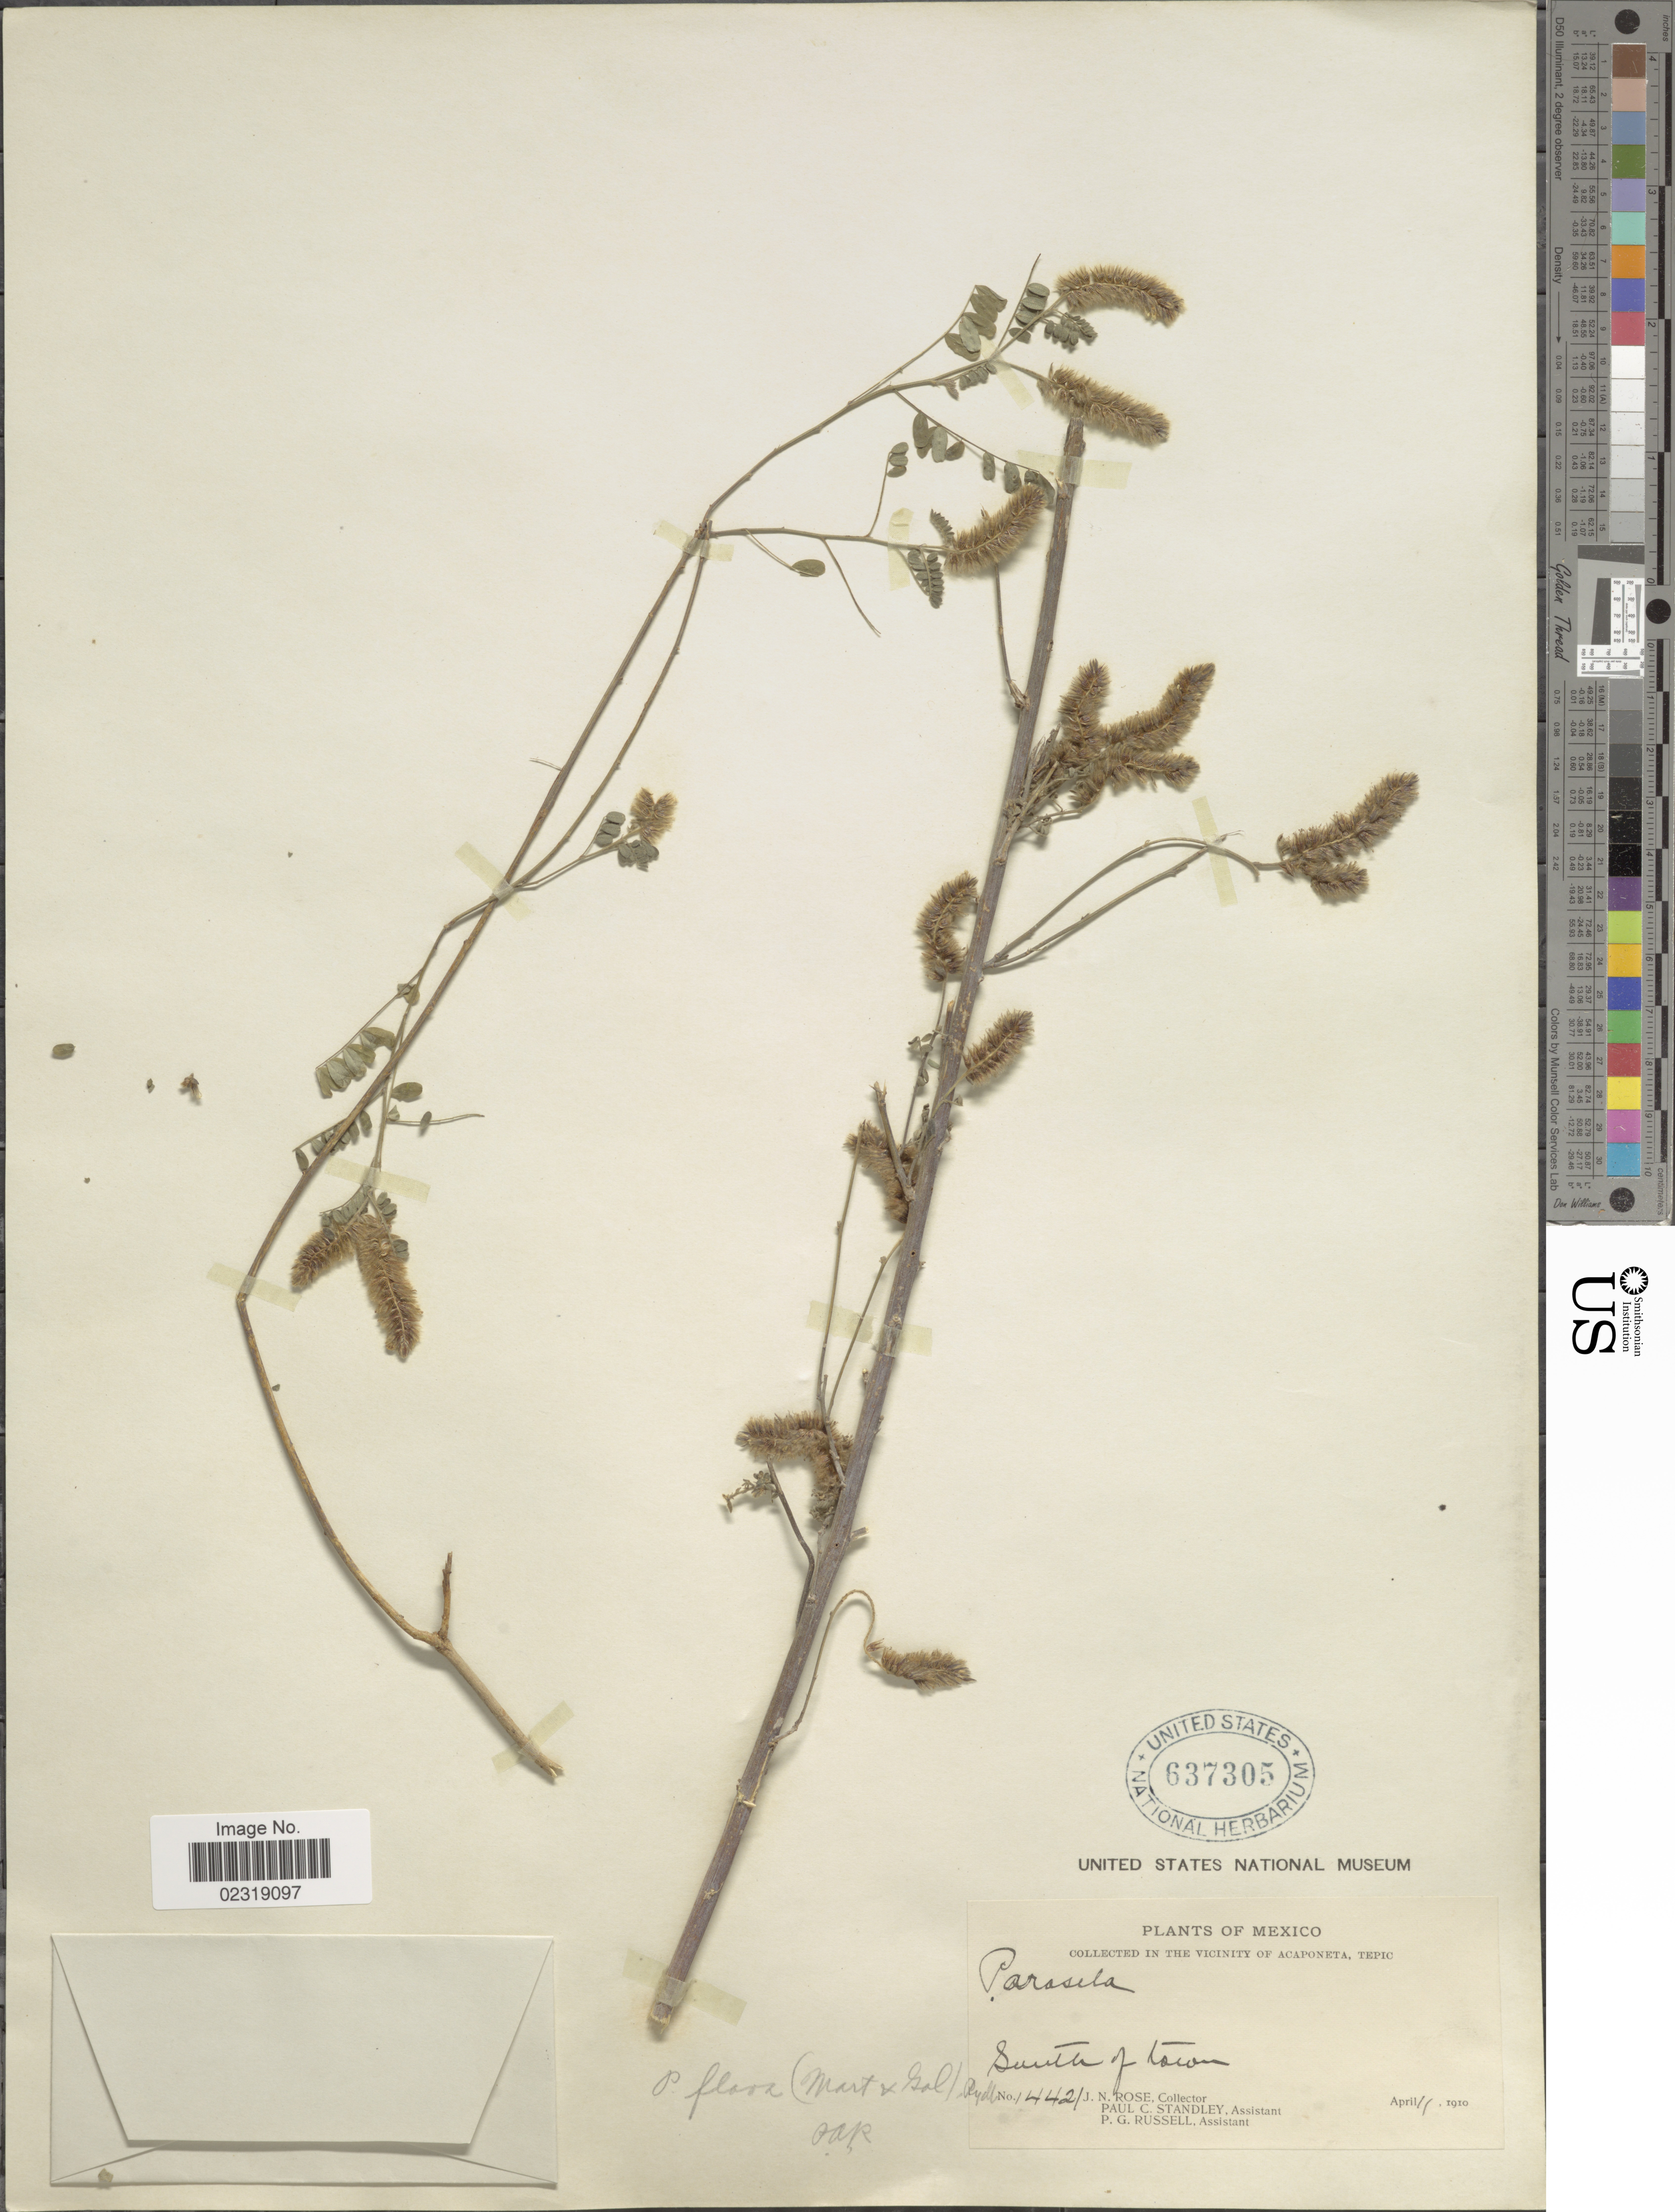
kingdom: Plantae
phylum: Tracheophyta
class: Magnoliopsida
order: Fabales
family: Fabaceae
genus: Dalea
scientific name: Dalea elata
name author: Hook. & Arn.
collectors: J. N. Rose, P. C. Standley & P. G. Russell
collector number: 14421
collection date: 1910-04-11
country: Mexico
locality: Mexico, South of town. Vicinity of Acaponeta, Tepic.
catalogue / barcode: US 637305